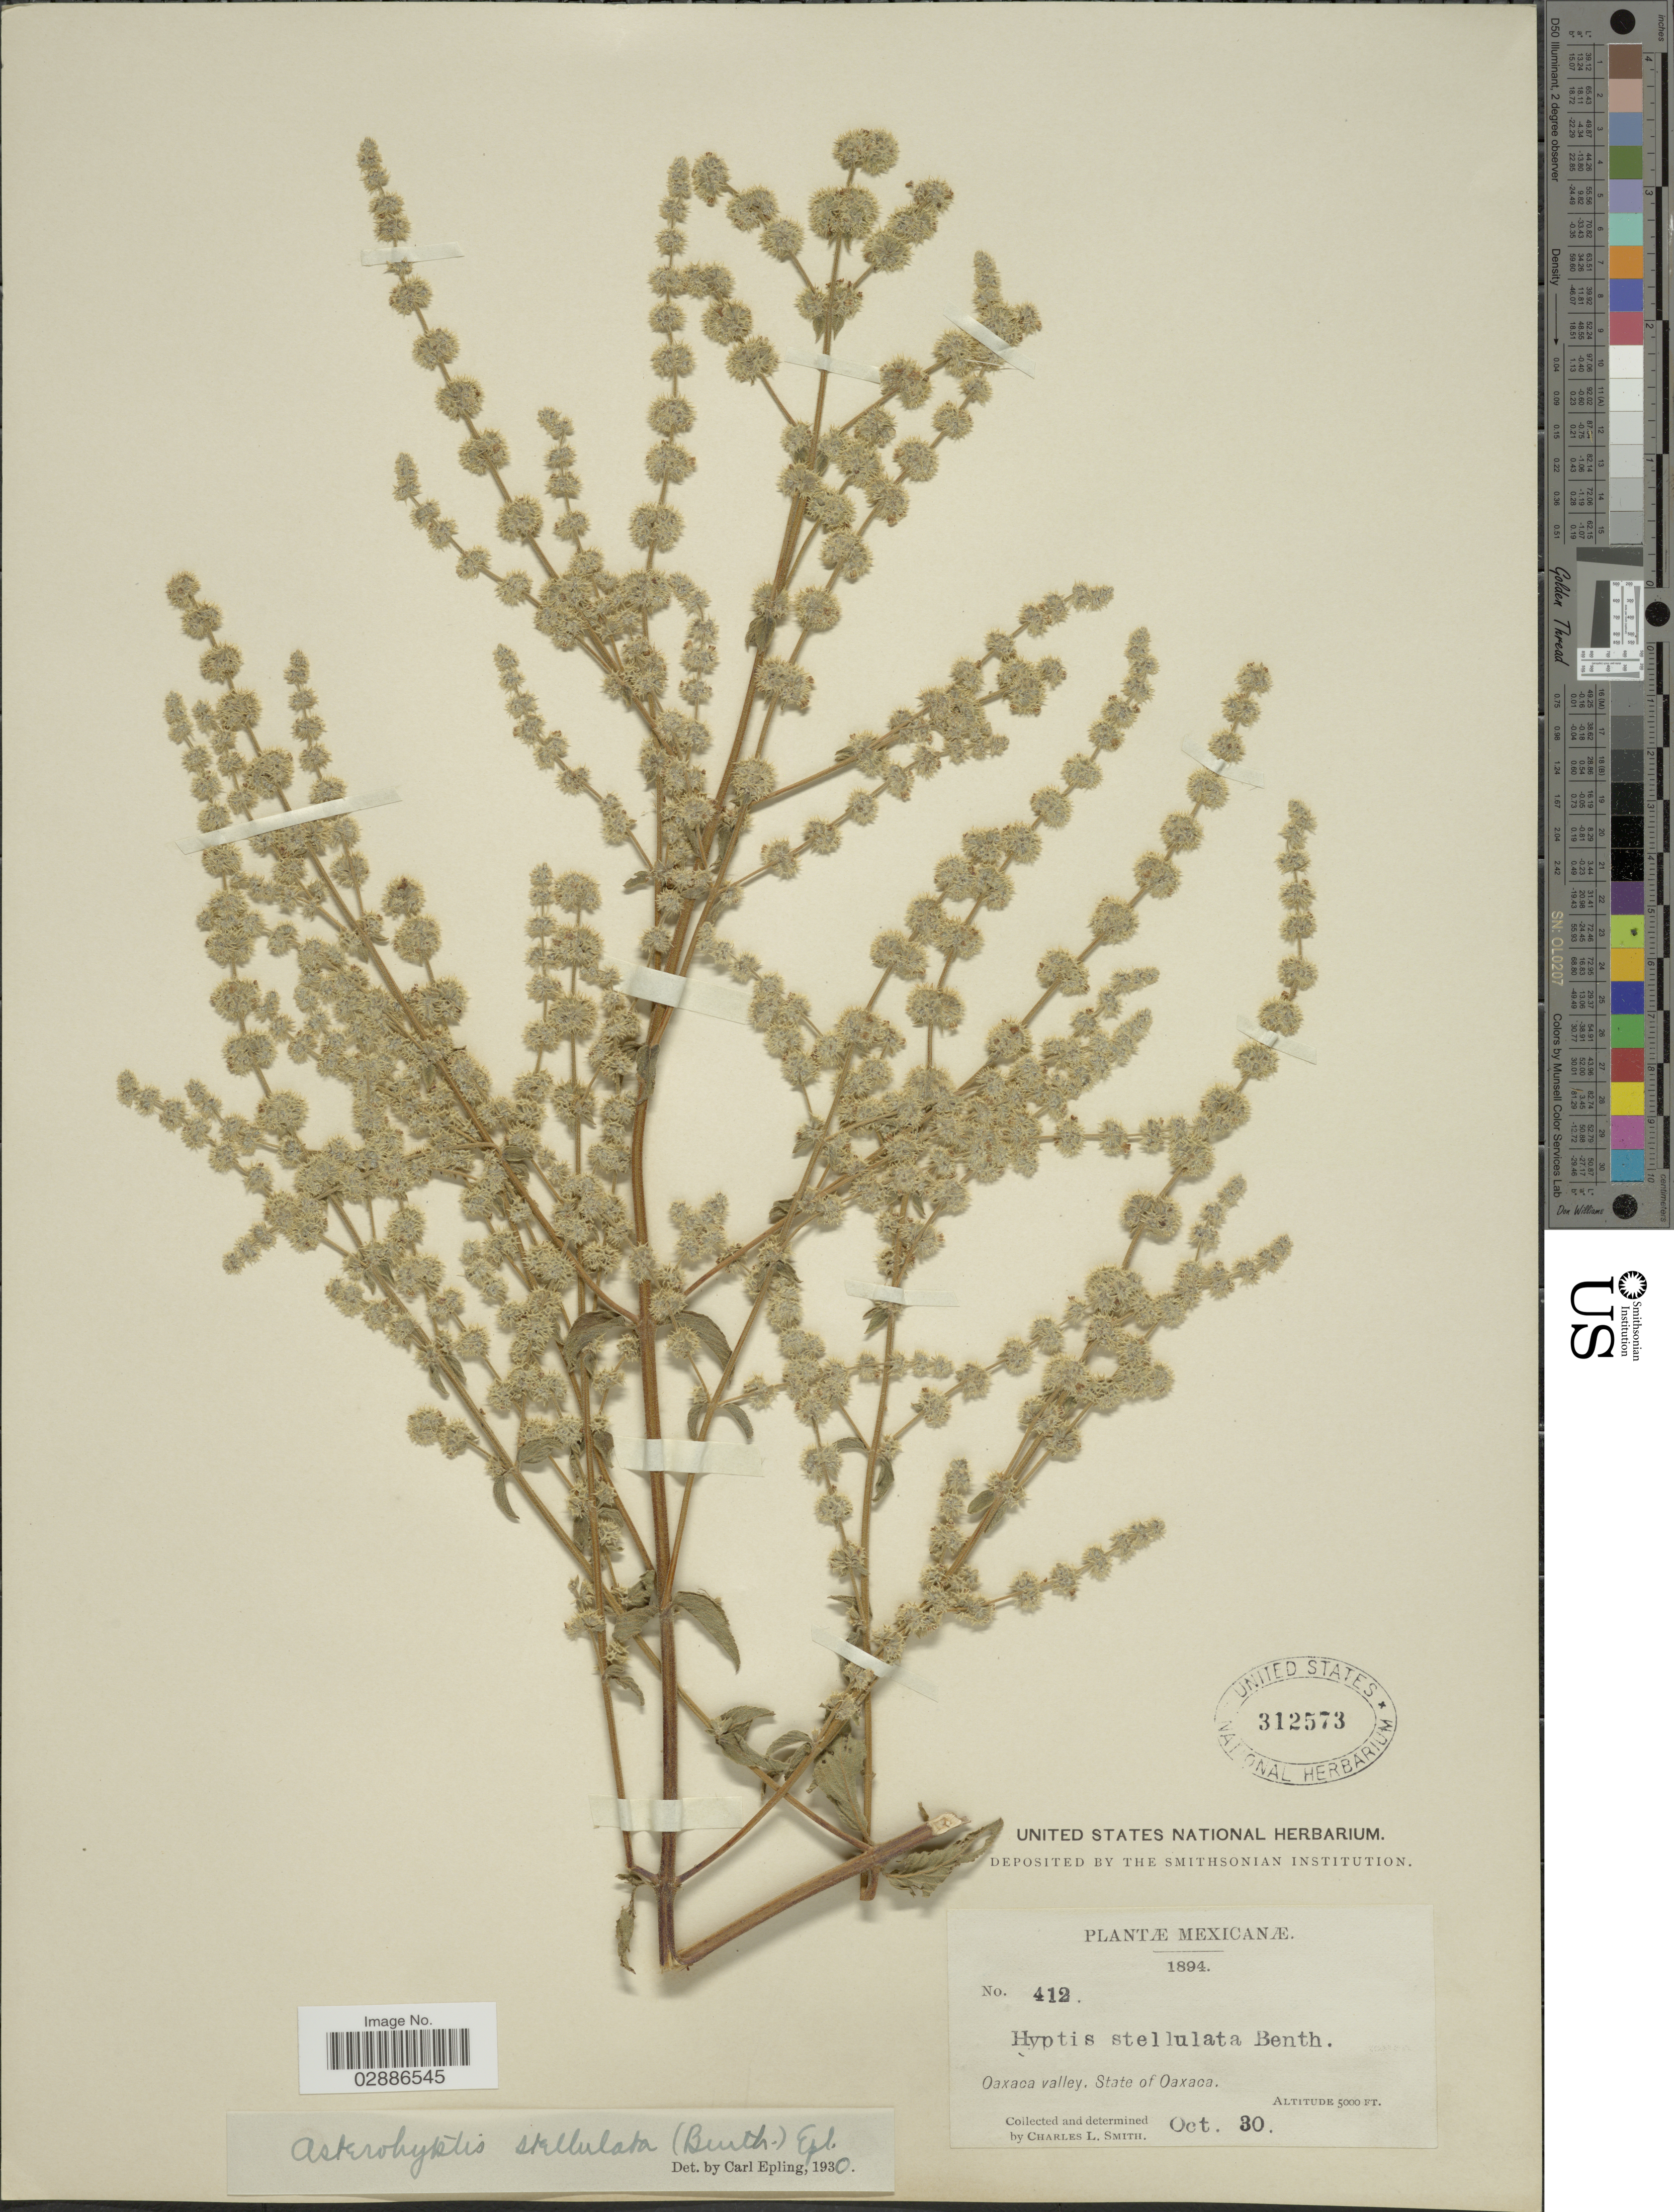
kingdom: Plantae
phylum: Tracheophyta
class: Magnoliopsida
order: Lamiales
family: Lamiaceae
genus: Asterohyptis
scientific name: Asterohyptis stellulata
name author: (Benth.) Epling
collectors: C. L. Smith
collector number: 412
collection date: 1894-10-30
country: Mexico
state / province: Oaxaca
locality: Oaxaca Valley, State of Oaxaca.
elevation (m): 1524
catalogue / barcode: US 312573